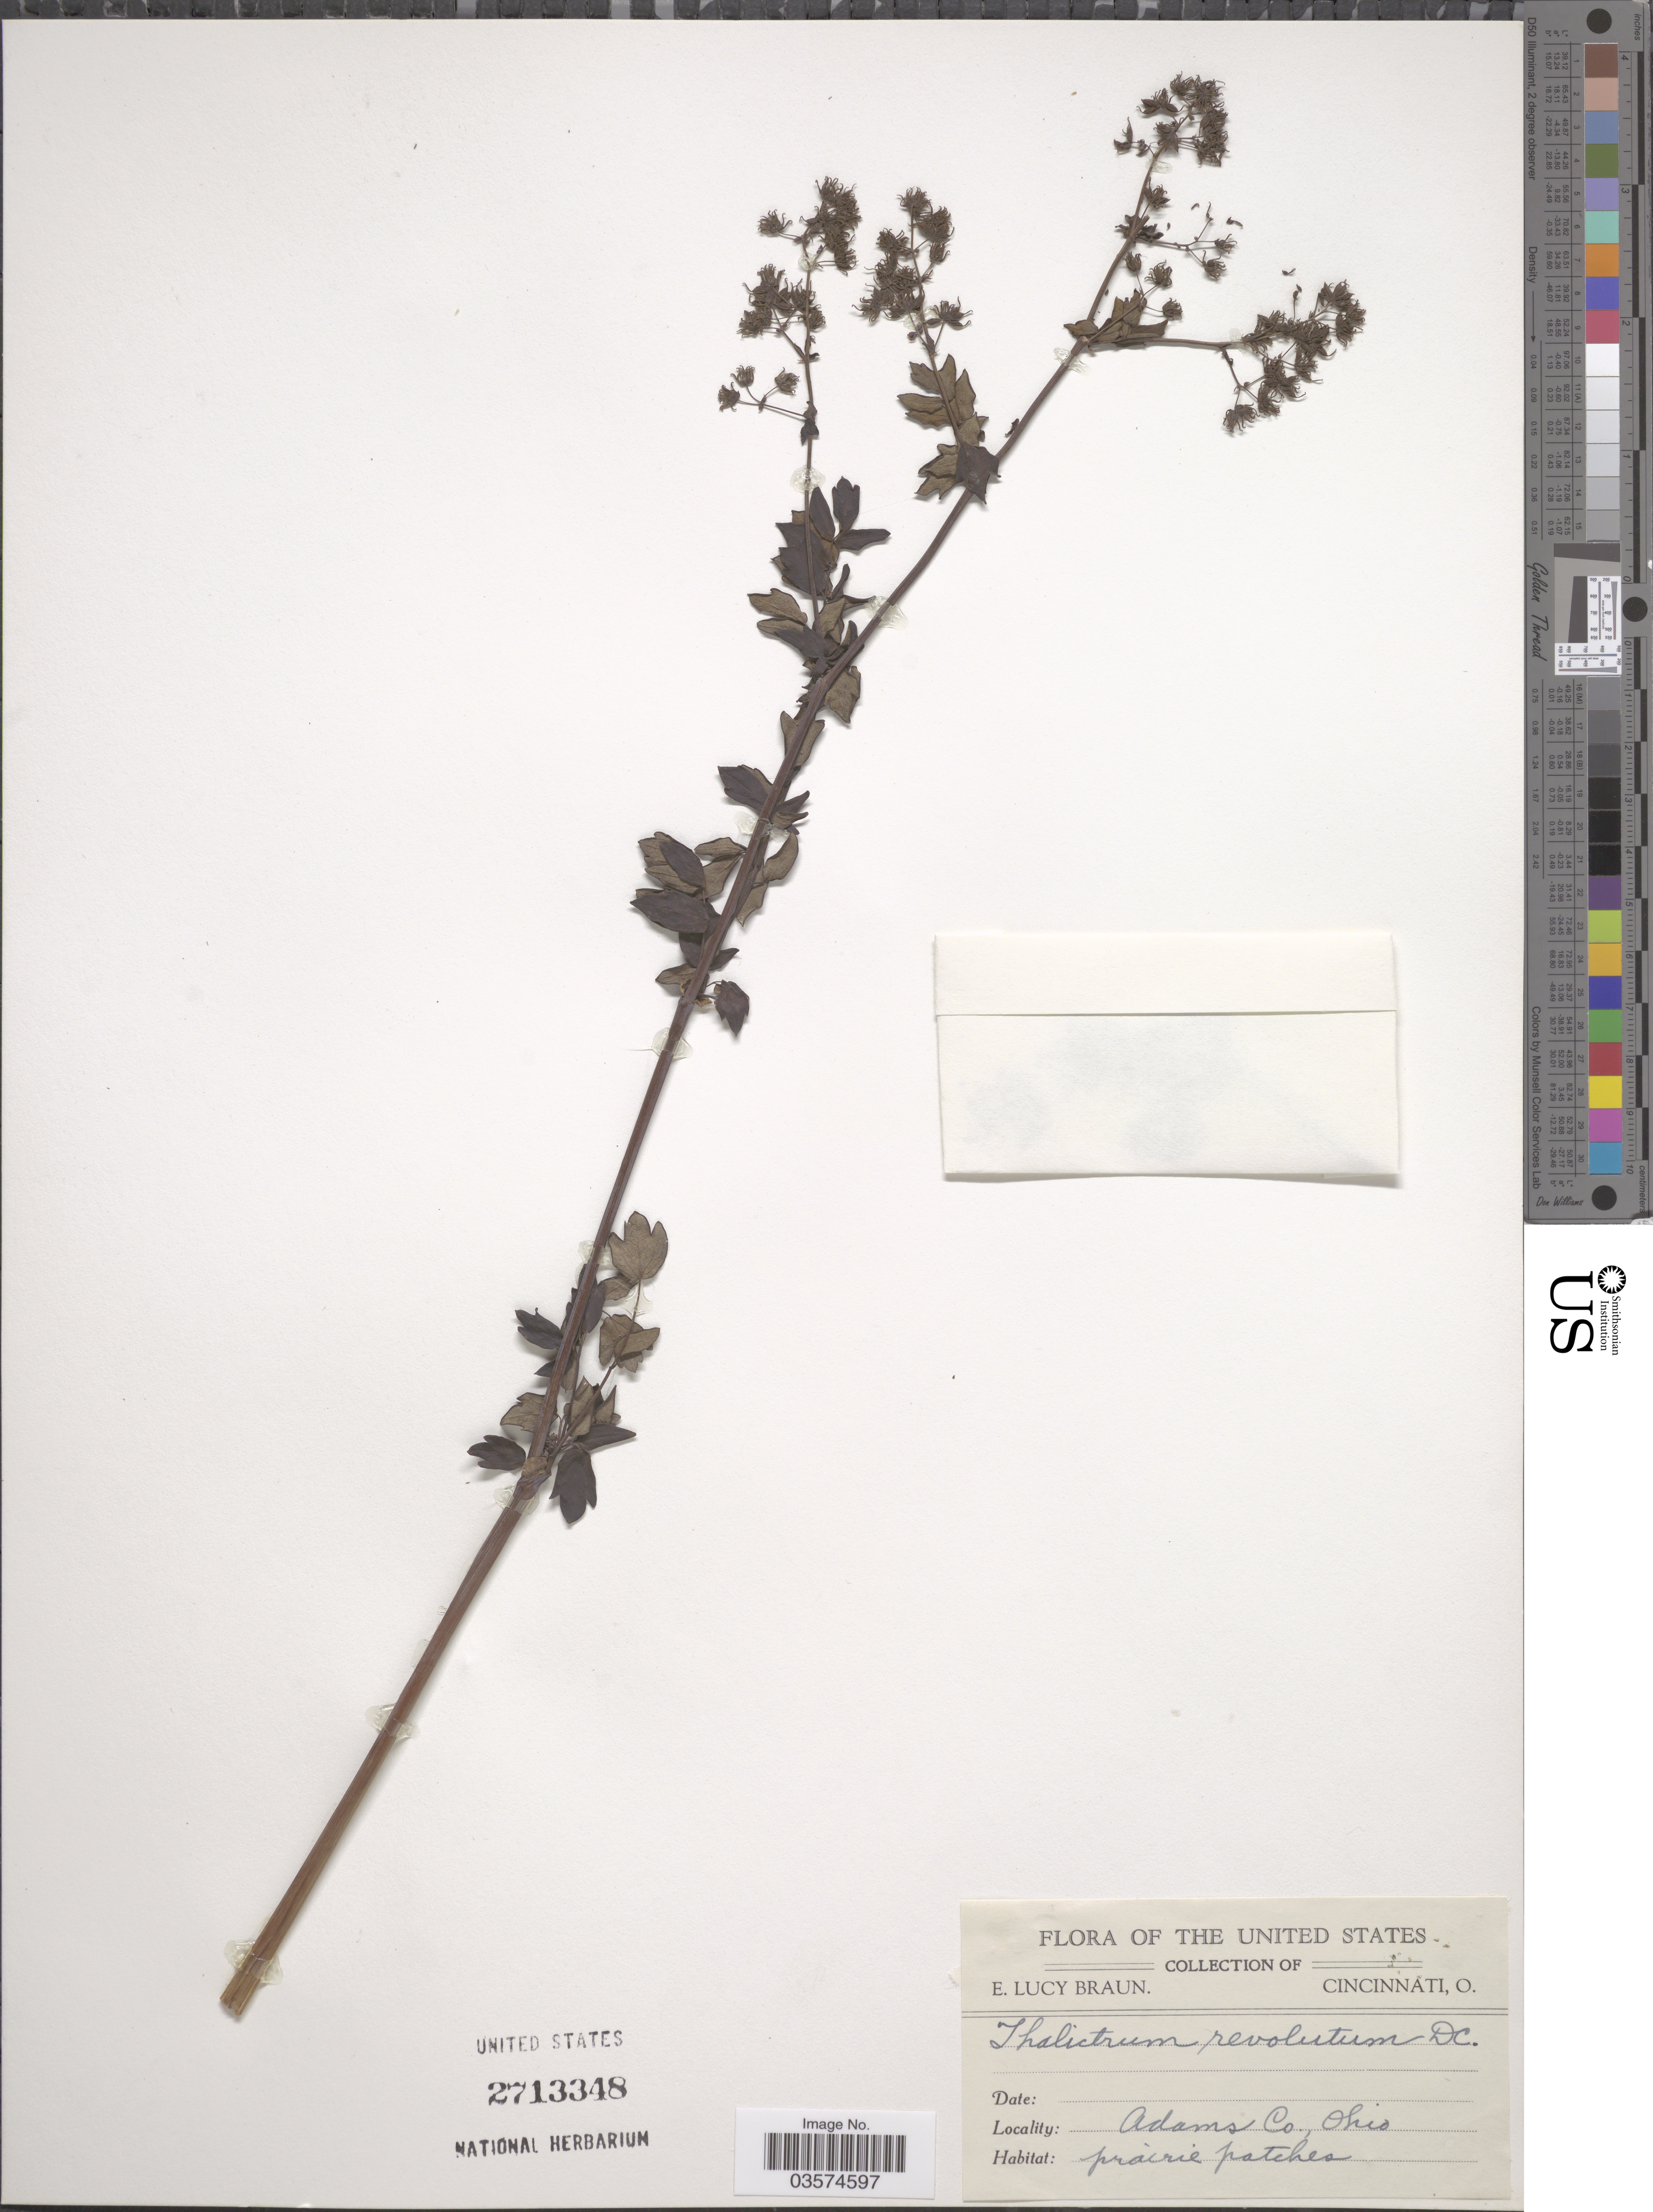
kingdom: Plantae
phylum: Tracheophyta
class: Magnoliopsida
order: Ranunculales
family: Ranunculaceae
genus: Thalictrum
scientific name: Thalictrum amphibolum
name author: Greene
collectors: E. L. Braun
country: United States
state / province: Ohio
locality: Adams Co.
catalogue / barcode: US 2713348